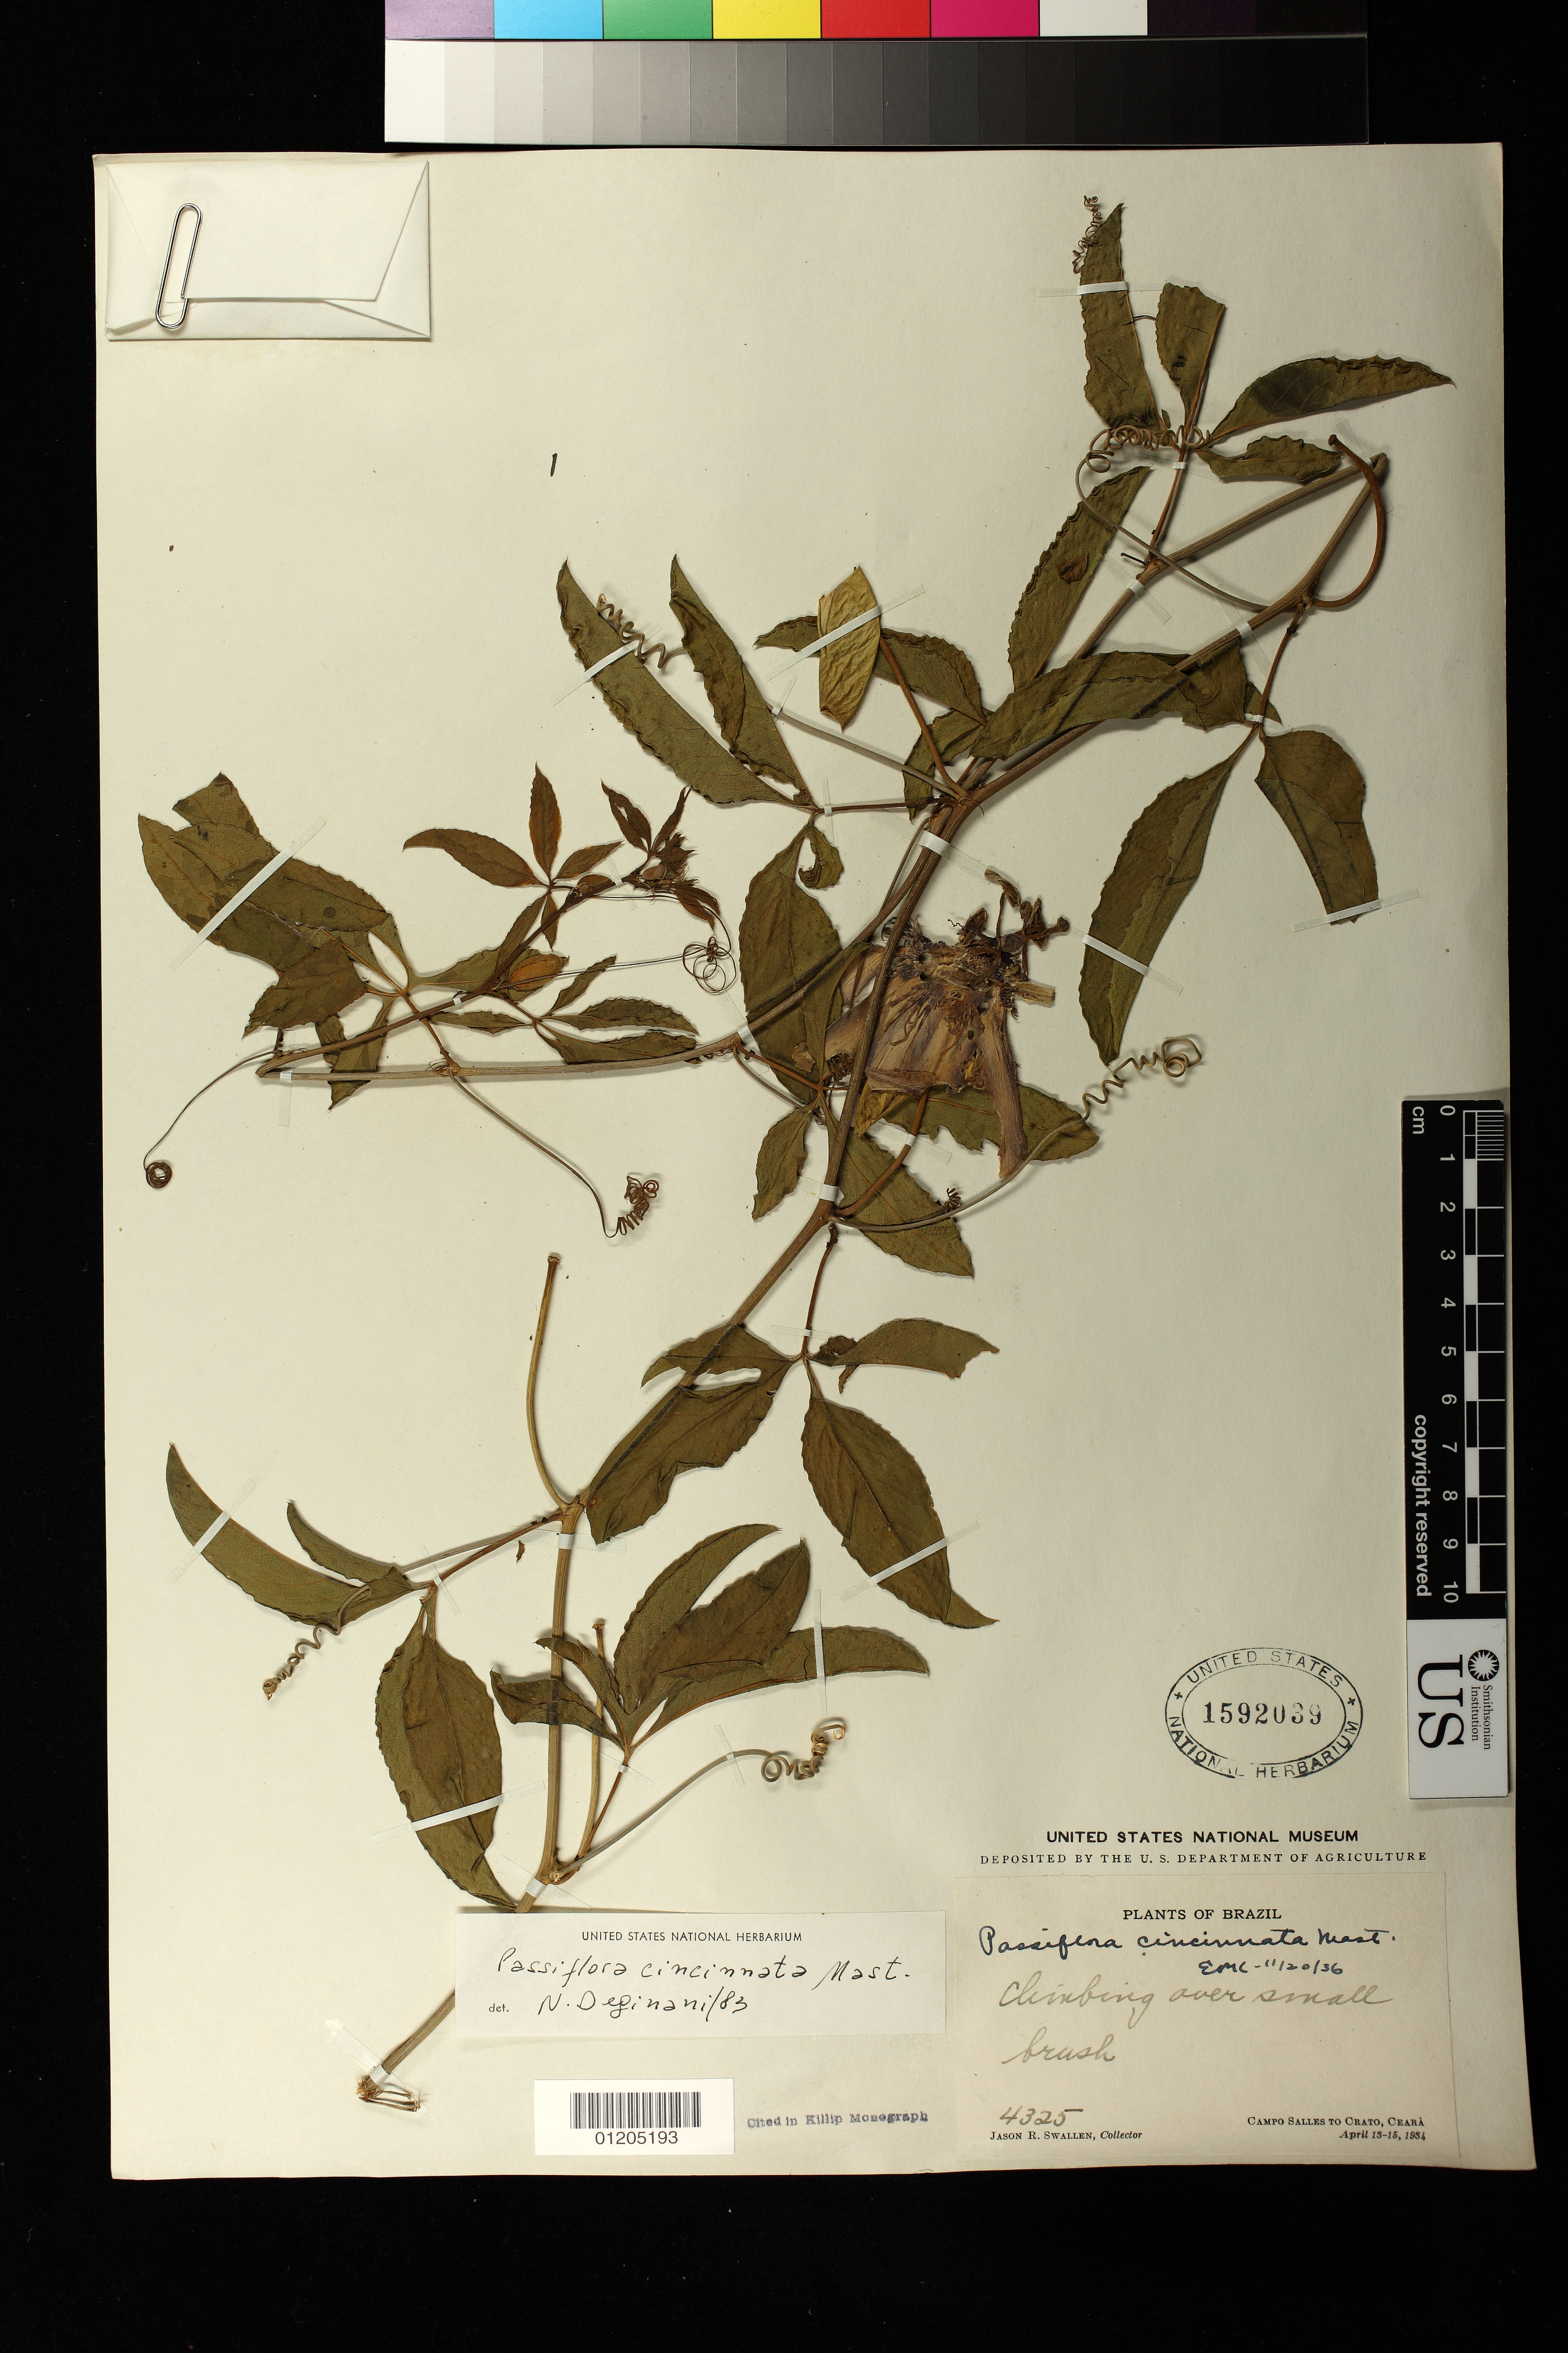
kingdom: Plantae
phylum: Tracheophyta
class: Magnoliopsida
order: Malpighiales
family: Passifloraceae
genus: Passiflora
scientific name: Passiflora cincinnata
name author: Mast.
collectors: J. R. Swallen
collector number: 4325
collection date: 1934-04-13/1934-04-15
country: Brazil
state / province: Ceara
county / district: Crato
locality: Camo Salles to Crato.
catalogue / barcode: US 1592039